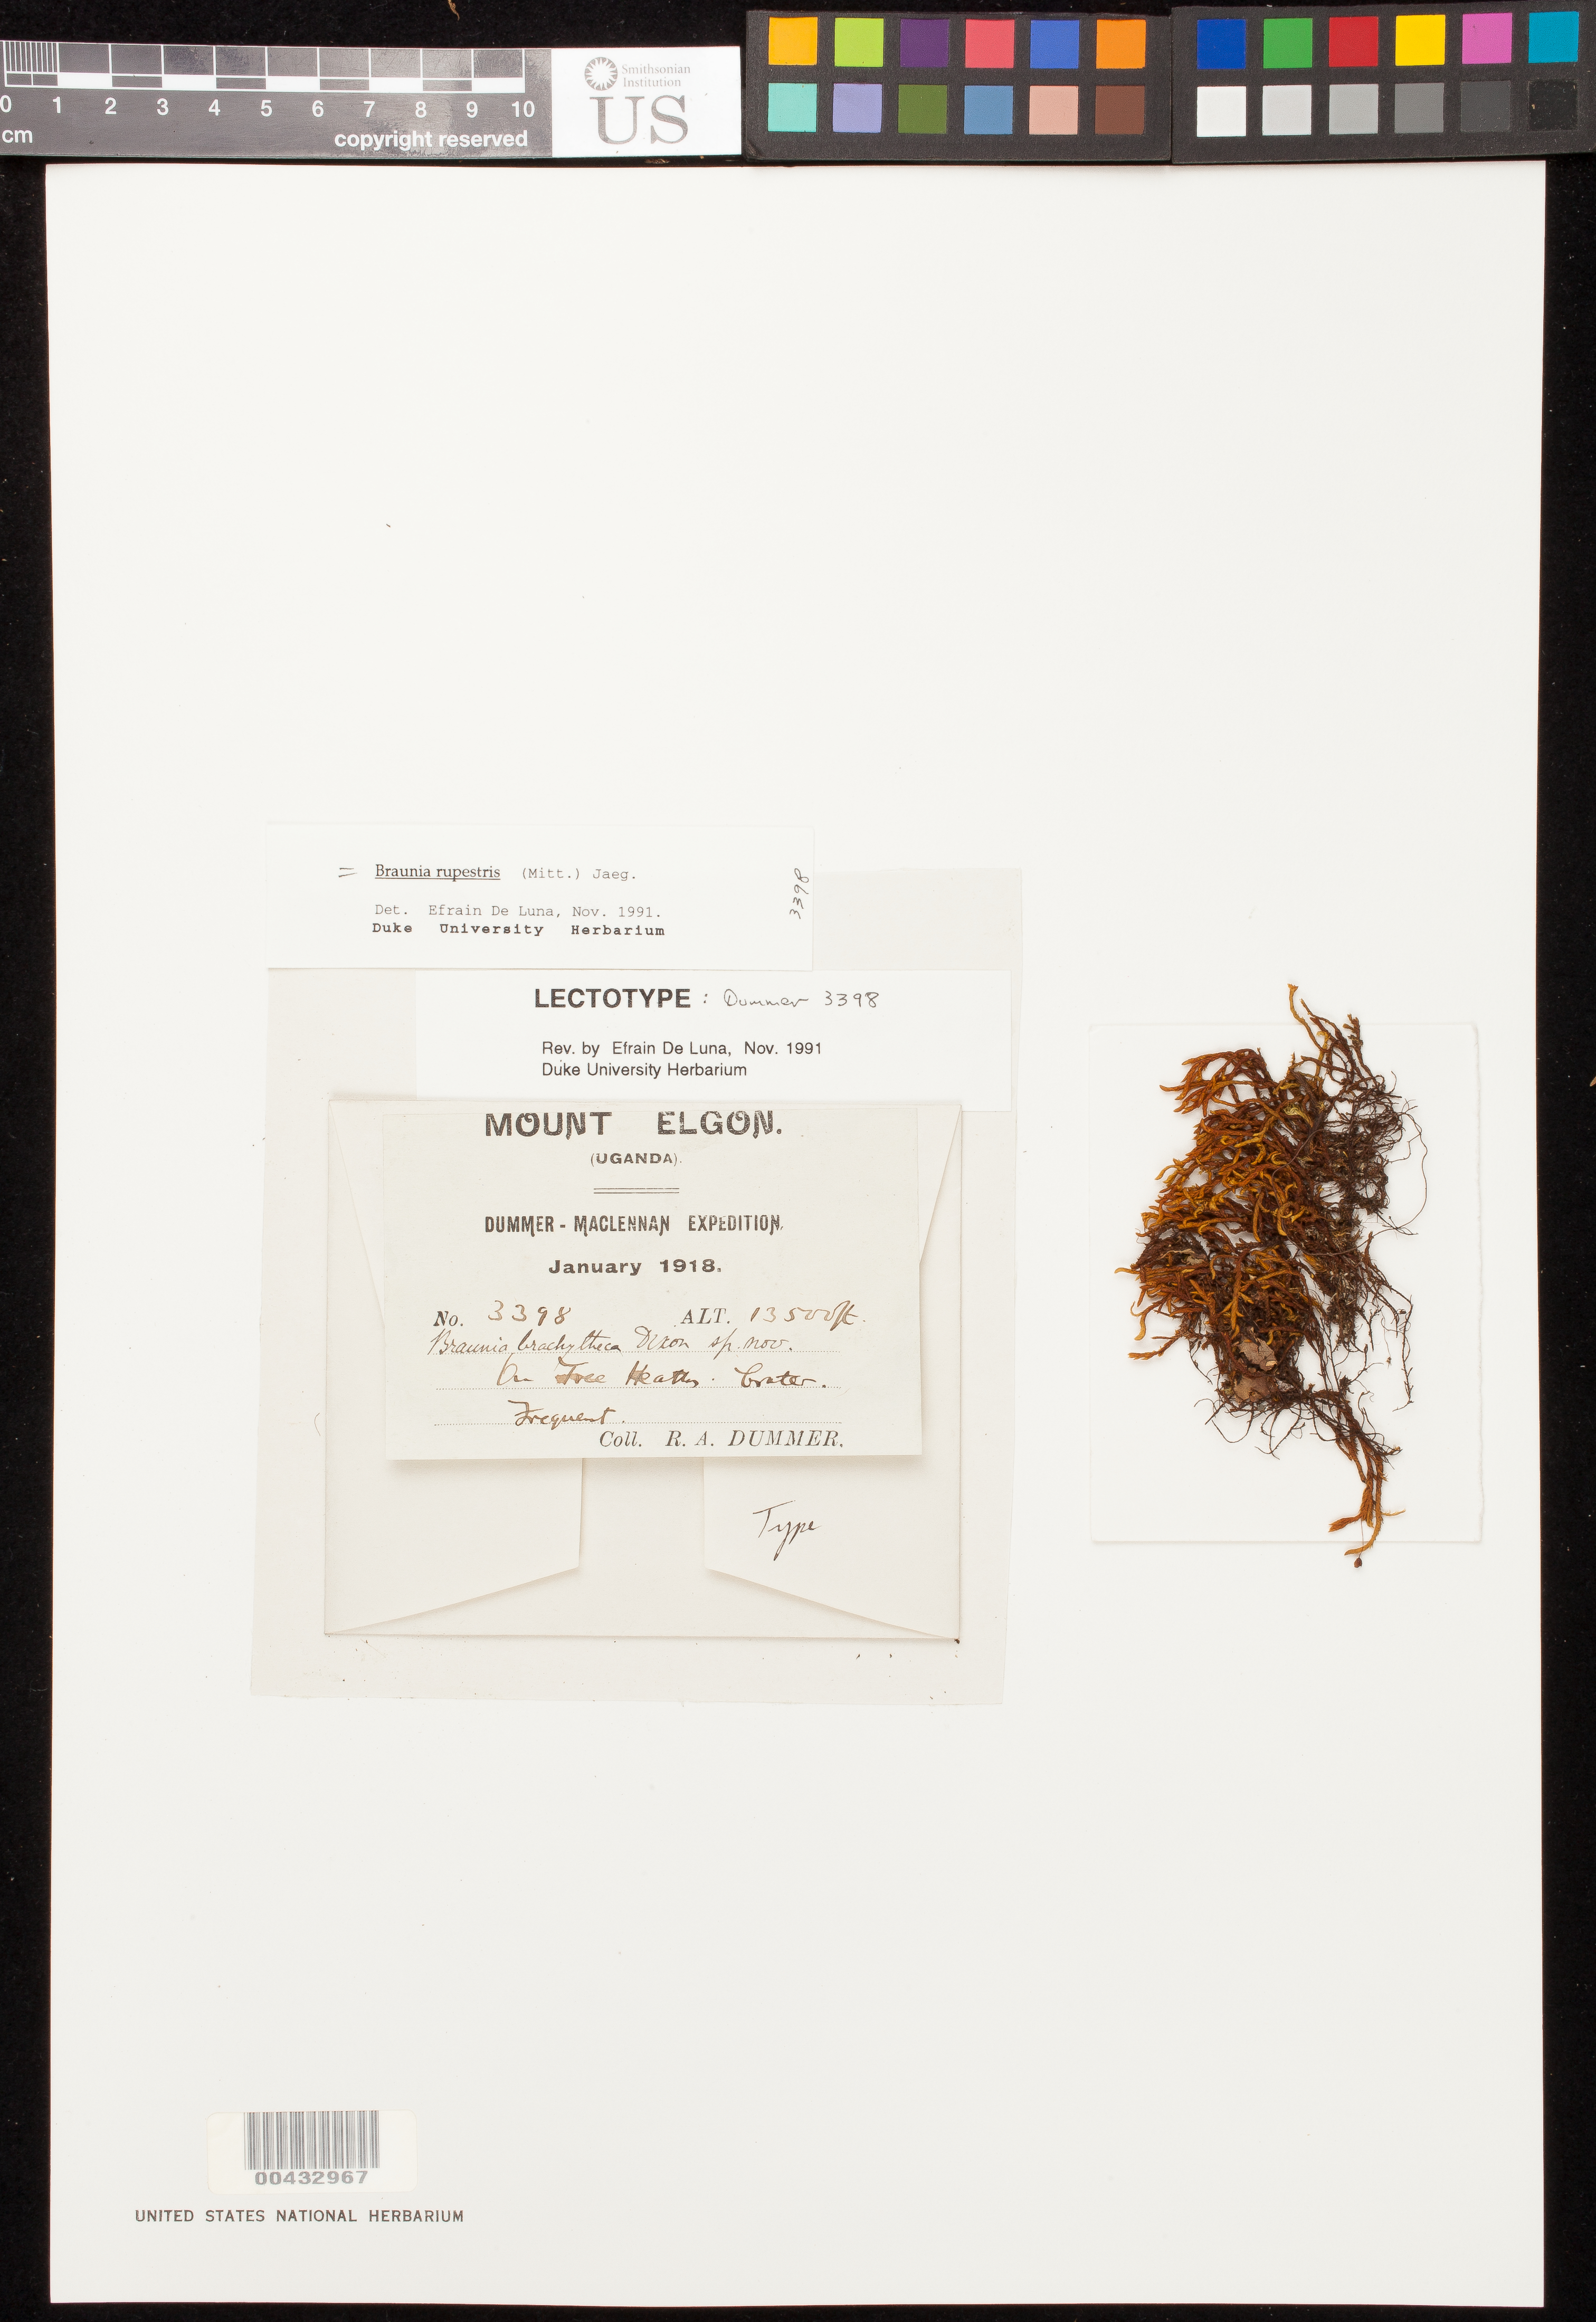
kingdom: Plantae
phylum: Bryophyta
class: Bryopsida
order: Hedwigiales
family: Hedwigiaceae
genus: Braunia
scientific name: Braunia brachytheca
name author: Dixon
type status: Syntype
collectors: R. Dümmer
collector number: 3398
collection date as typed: Jan 1918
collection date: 1918-01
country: Uganda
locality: Mt. Elgon.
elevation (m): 396